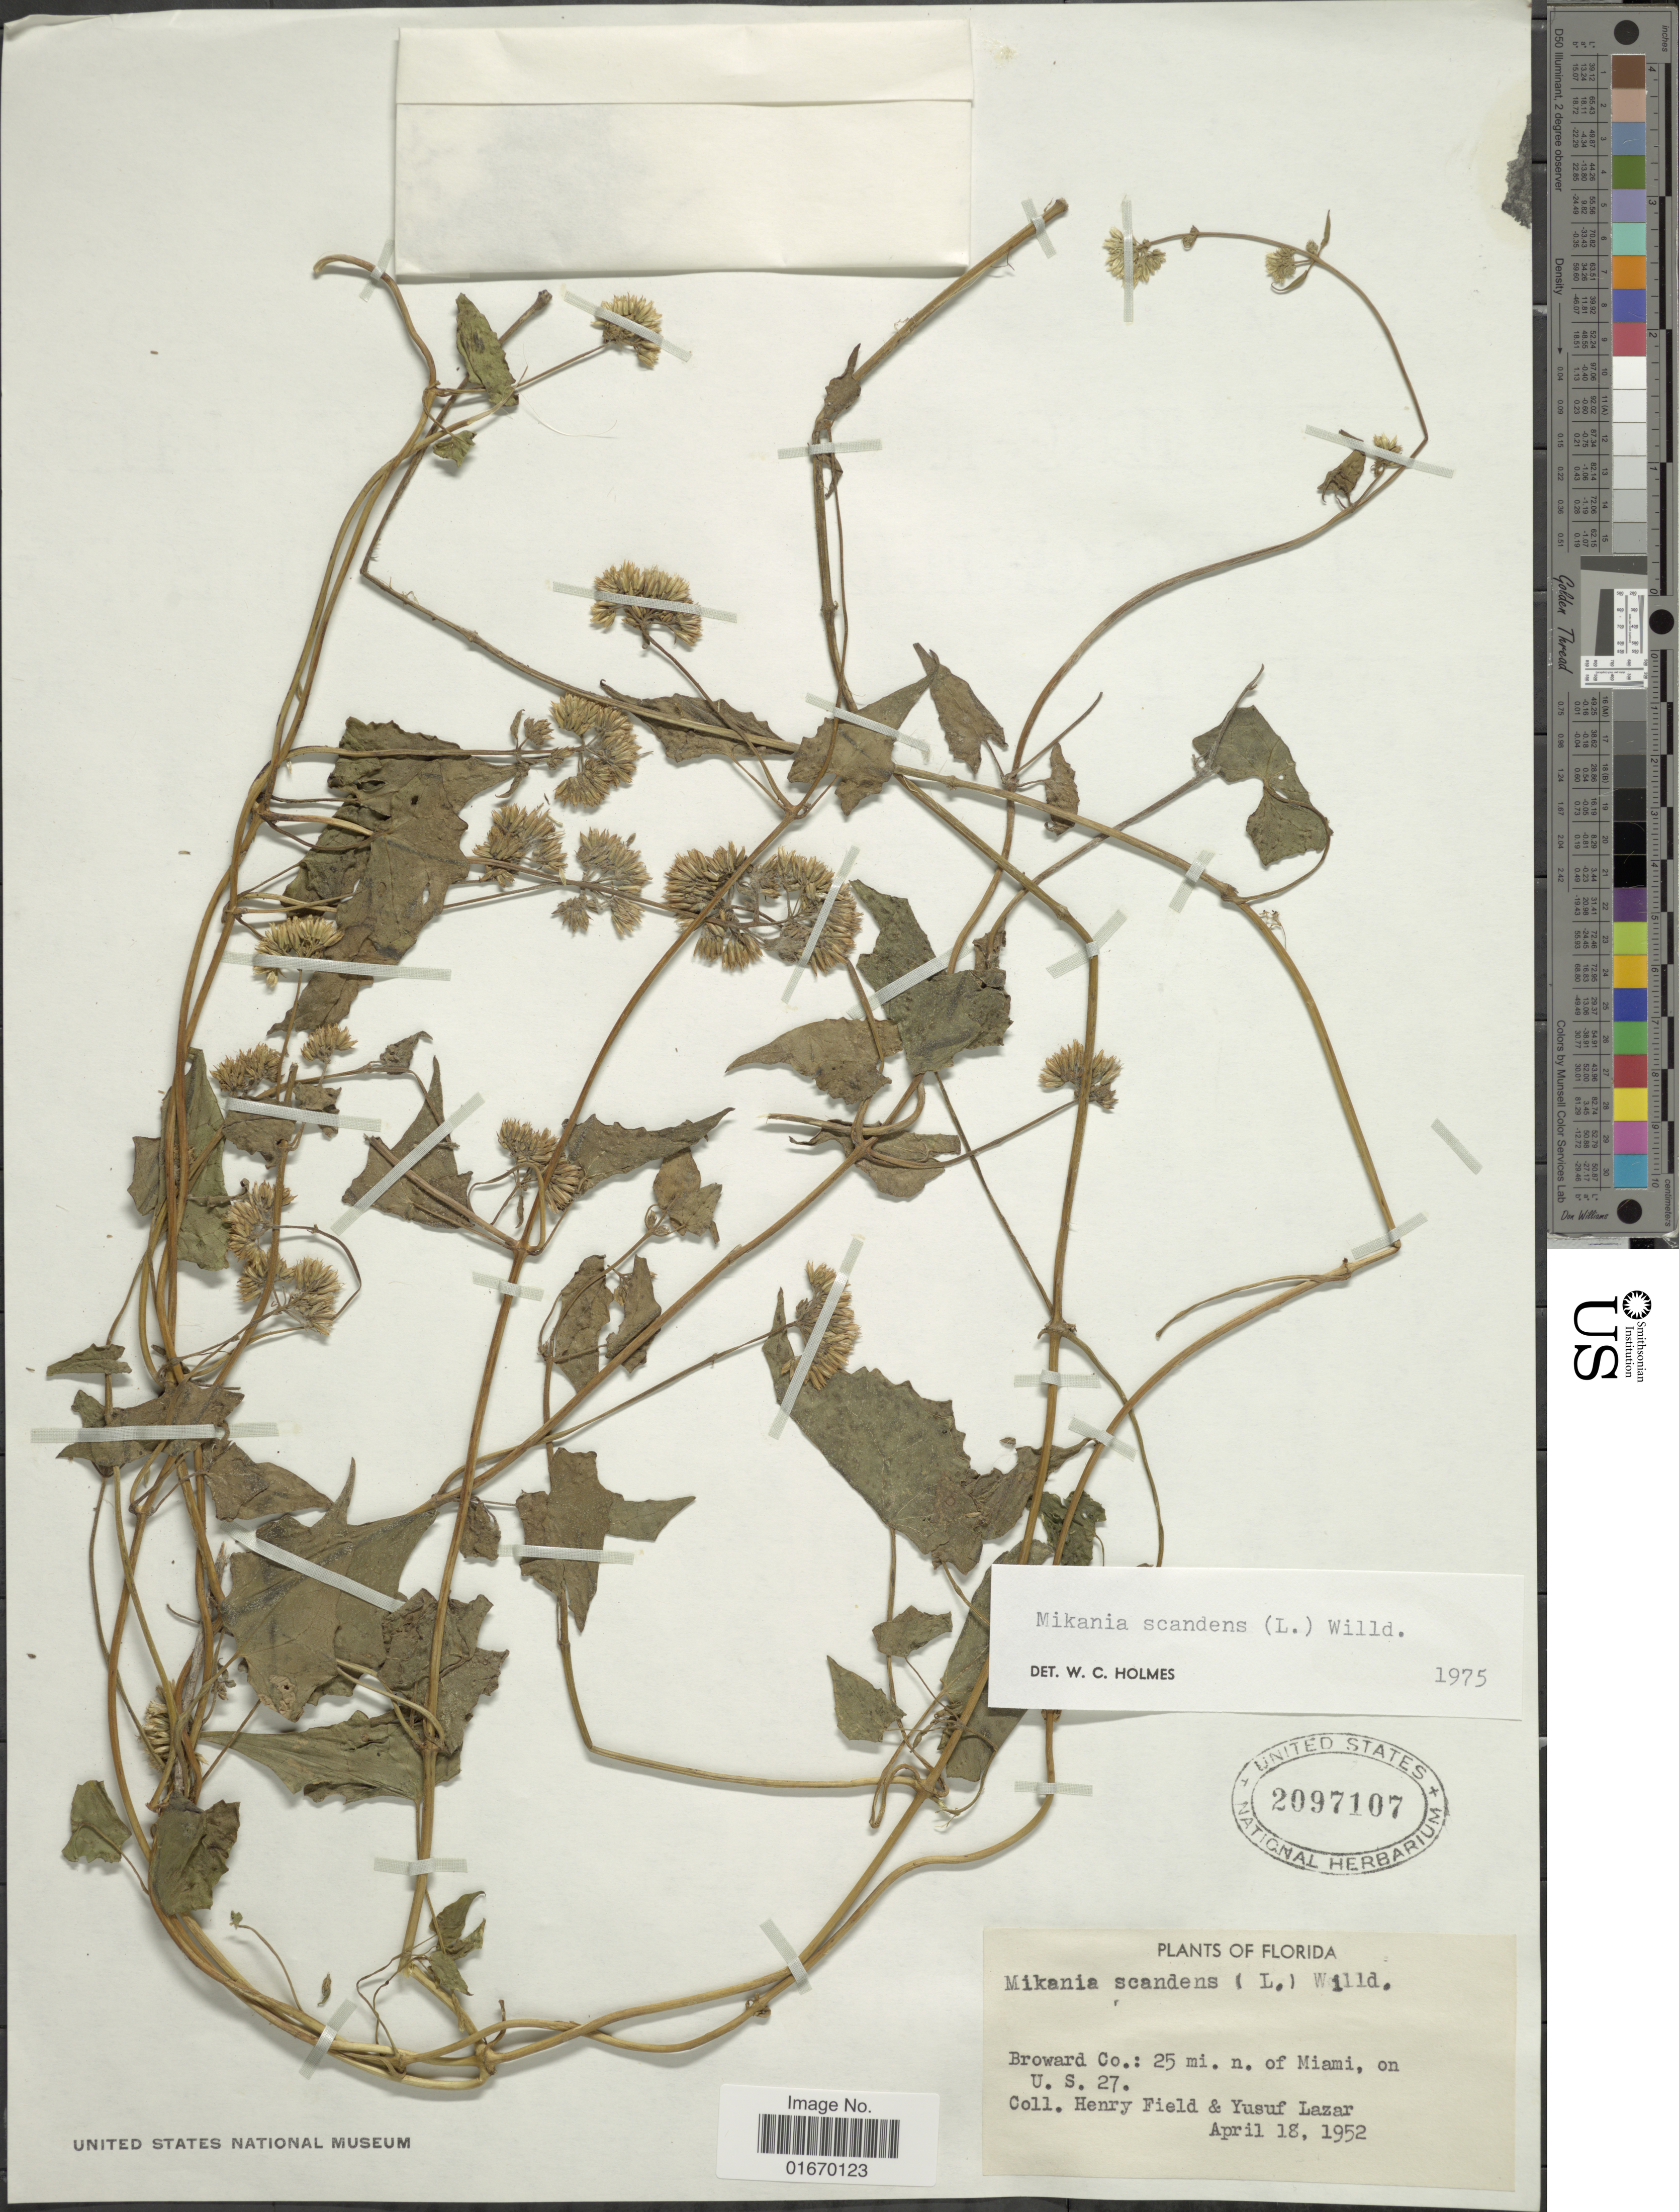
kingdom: Plantae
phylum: Tracheophyta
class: Magnoliopsida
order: Asterales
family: Asteraceae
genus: Mikania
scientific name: Mikania scandens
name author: (L.) Willd.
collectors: H. Field & Y. Lazar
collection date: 1952-04-18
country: United States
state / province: Florida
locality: Broward Co., 25 mi n. of Miami, on U.S. 27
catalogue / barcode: US 2097107